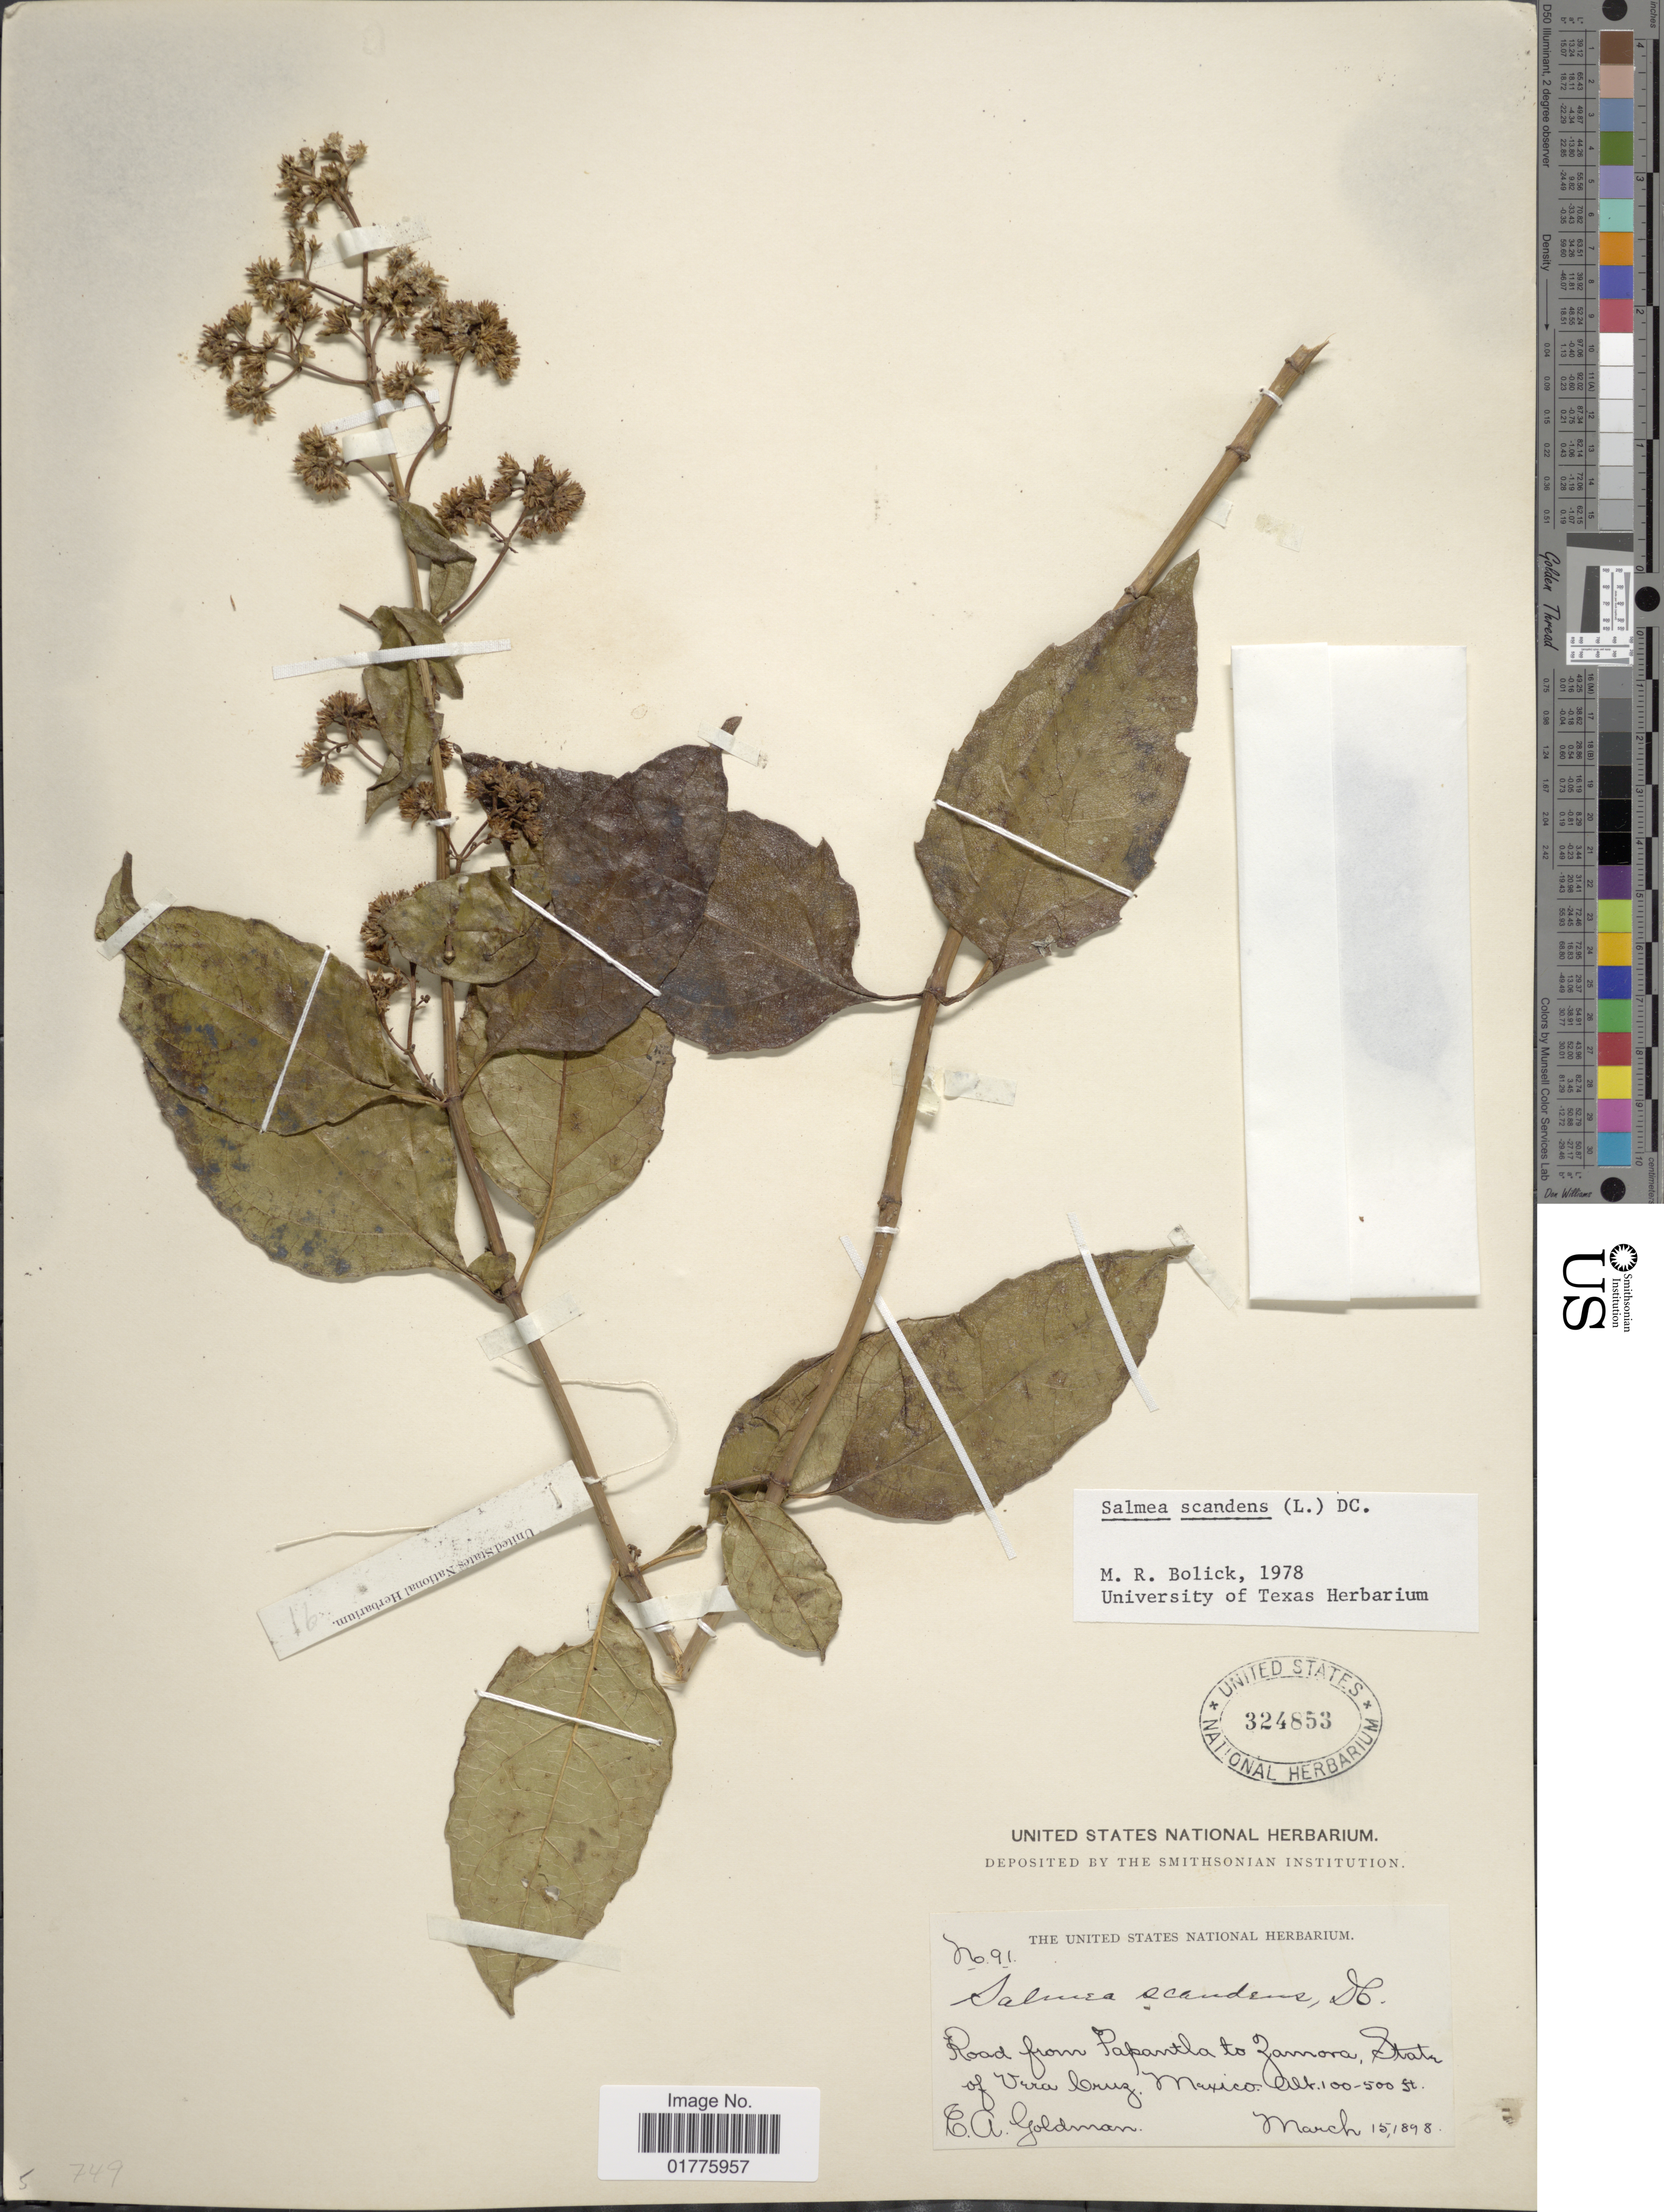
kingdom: Plantae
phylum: Tracheophyta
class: Magnoliopsida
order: Asterales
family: Asteraceae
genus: Salmea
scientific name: Salmea scandens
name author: (L.) DC.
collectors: E. A. Goldman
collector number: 91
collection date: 1898-03-15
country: Mexico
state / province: Veracruz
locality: Road from Papantla to Zamora, State of Vera Cruz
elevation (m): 30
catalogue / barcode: US 324853